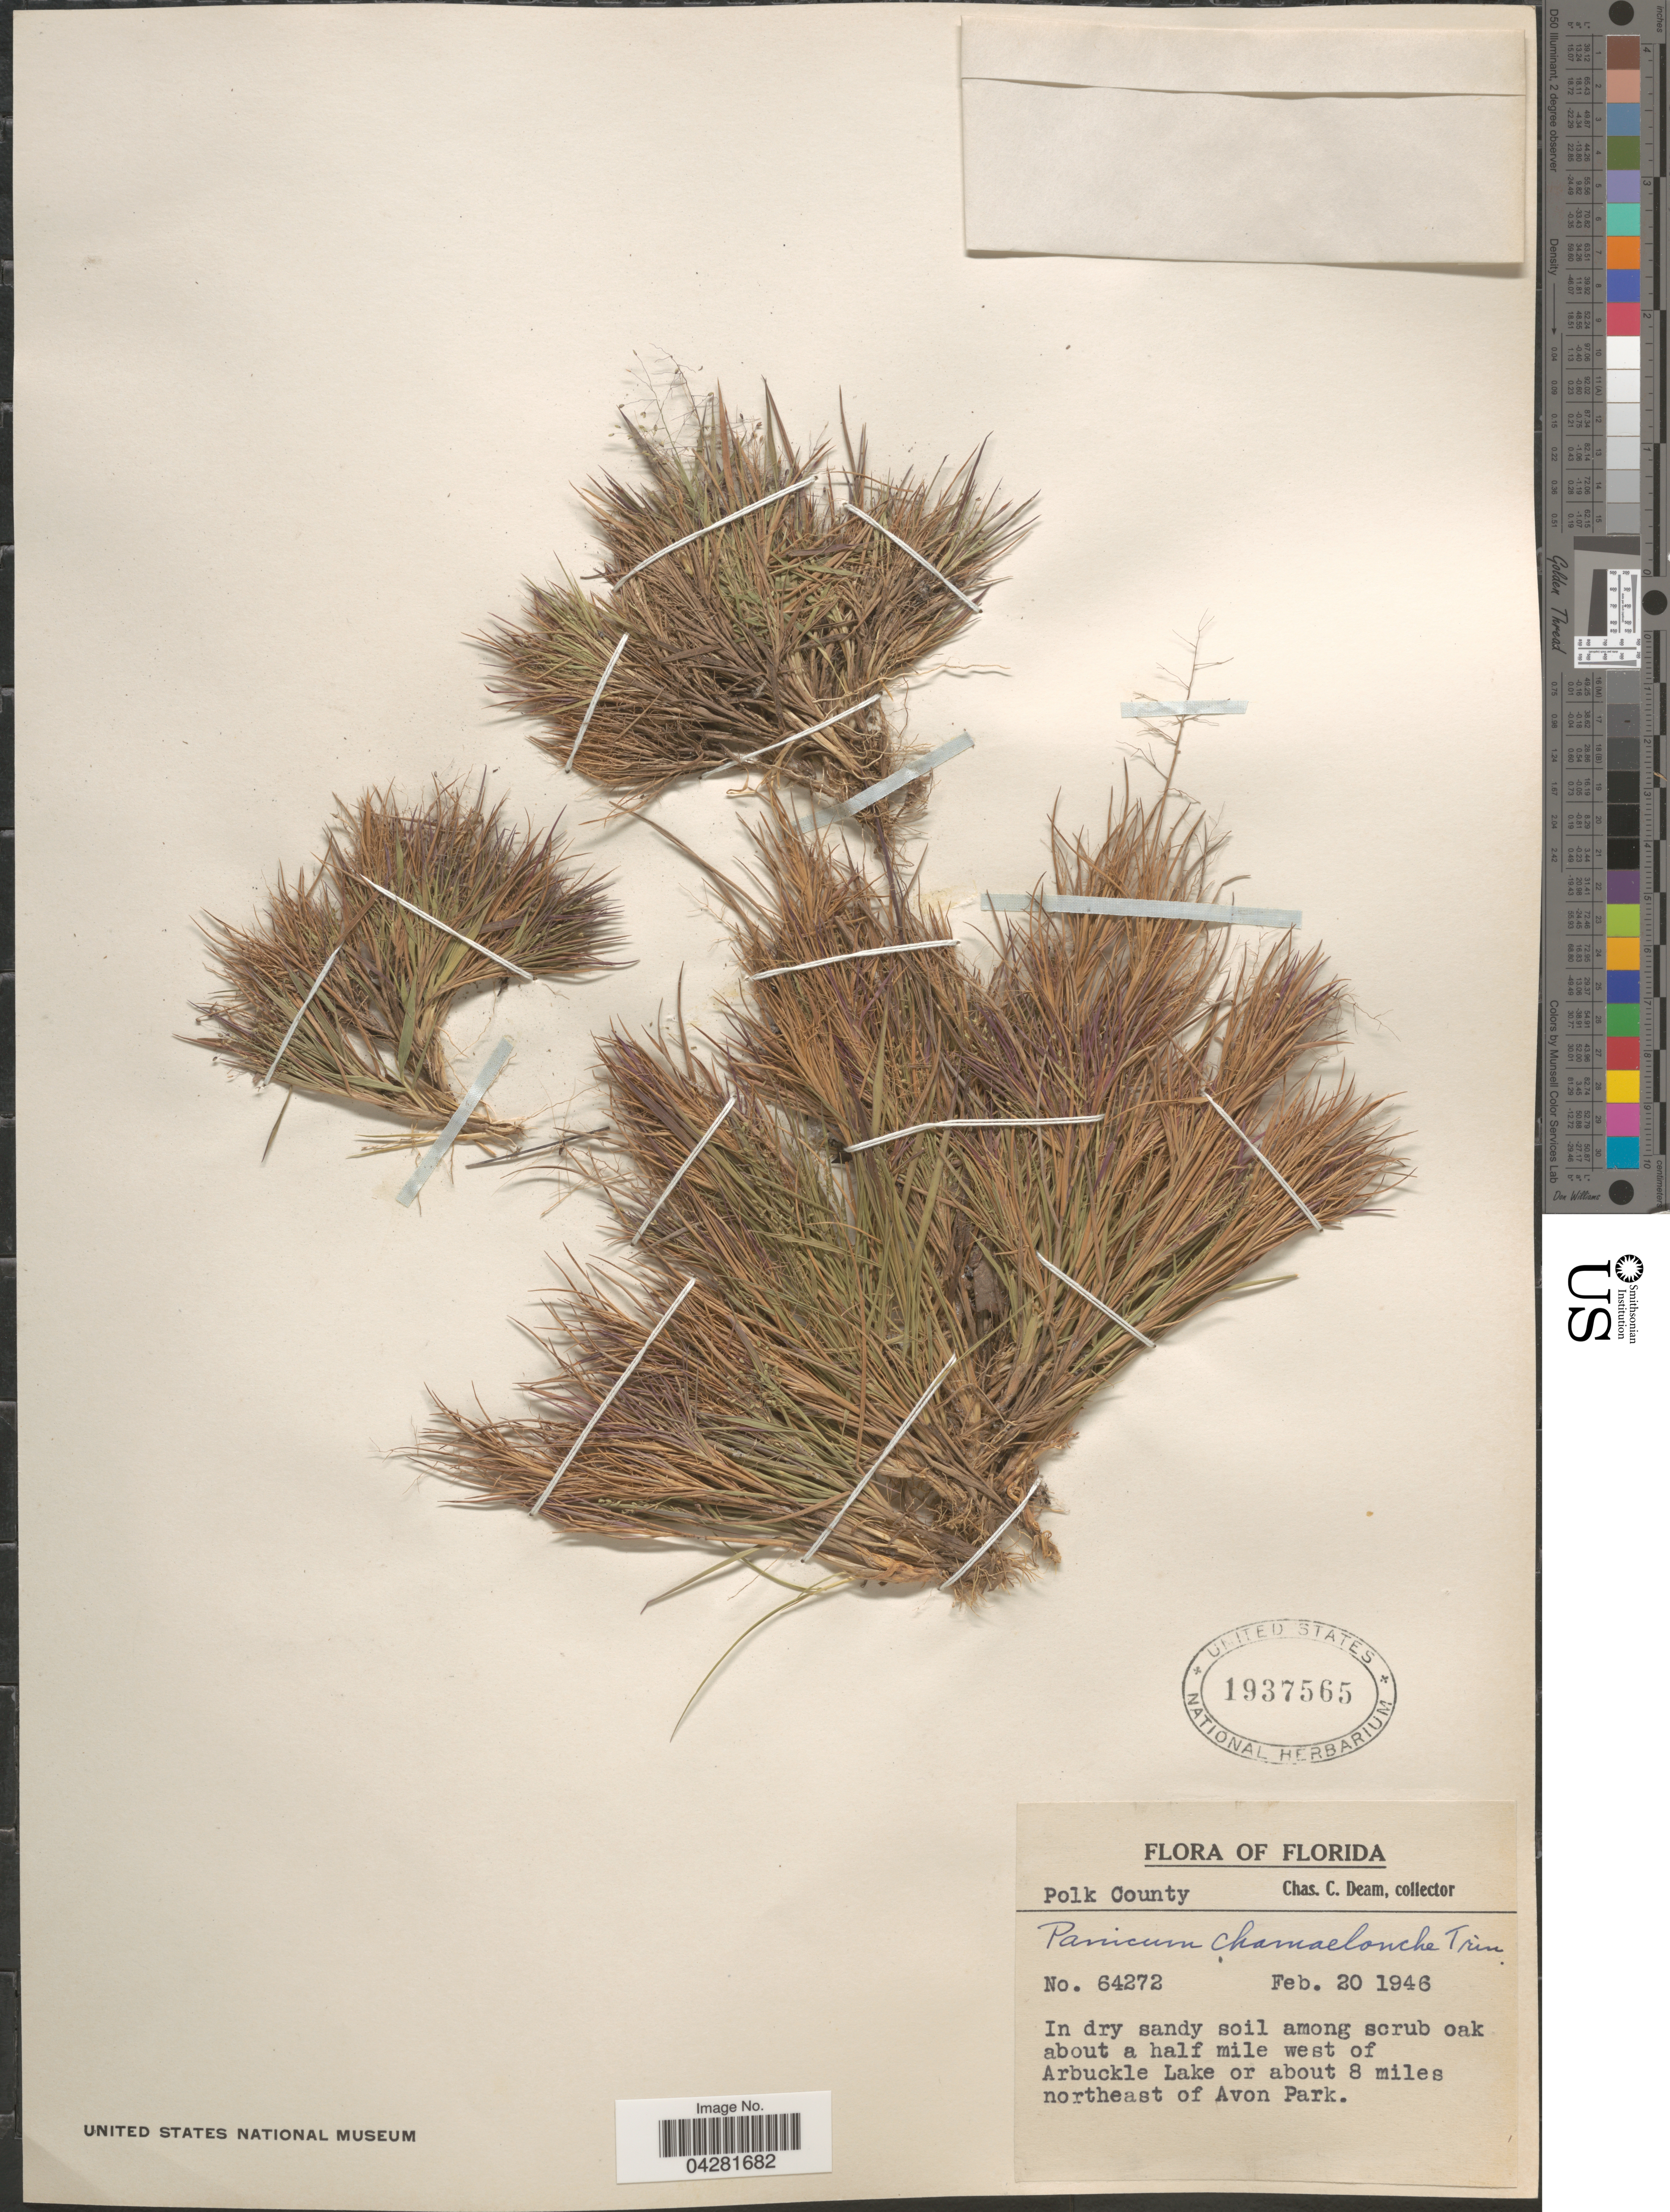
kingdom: Plantae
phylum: Tracheophyta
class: Liliopsida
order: Poales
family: Poaceae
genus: Dichanthelium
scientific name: Dichanthelium ensifolium var. ensifolium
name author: (Baldwin ex Elliot) Gould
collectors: C. C. Deam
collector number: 64272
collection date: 1946-02-20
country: United States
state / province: Florida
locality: Polk County. In dry sandy soil among scrub oak about a half mile west of Arbuckle Lake or about 8 miles northeast of Avon Park.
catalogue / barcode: US 1937565